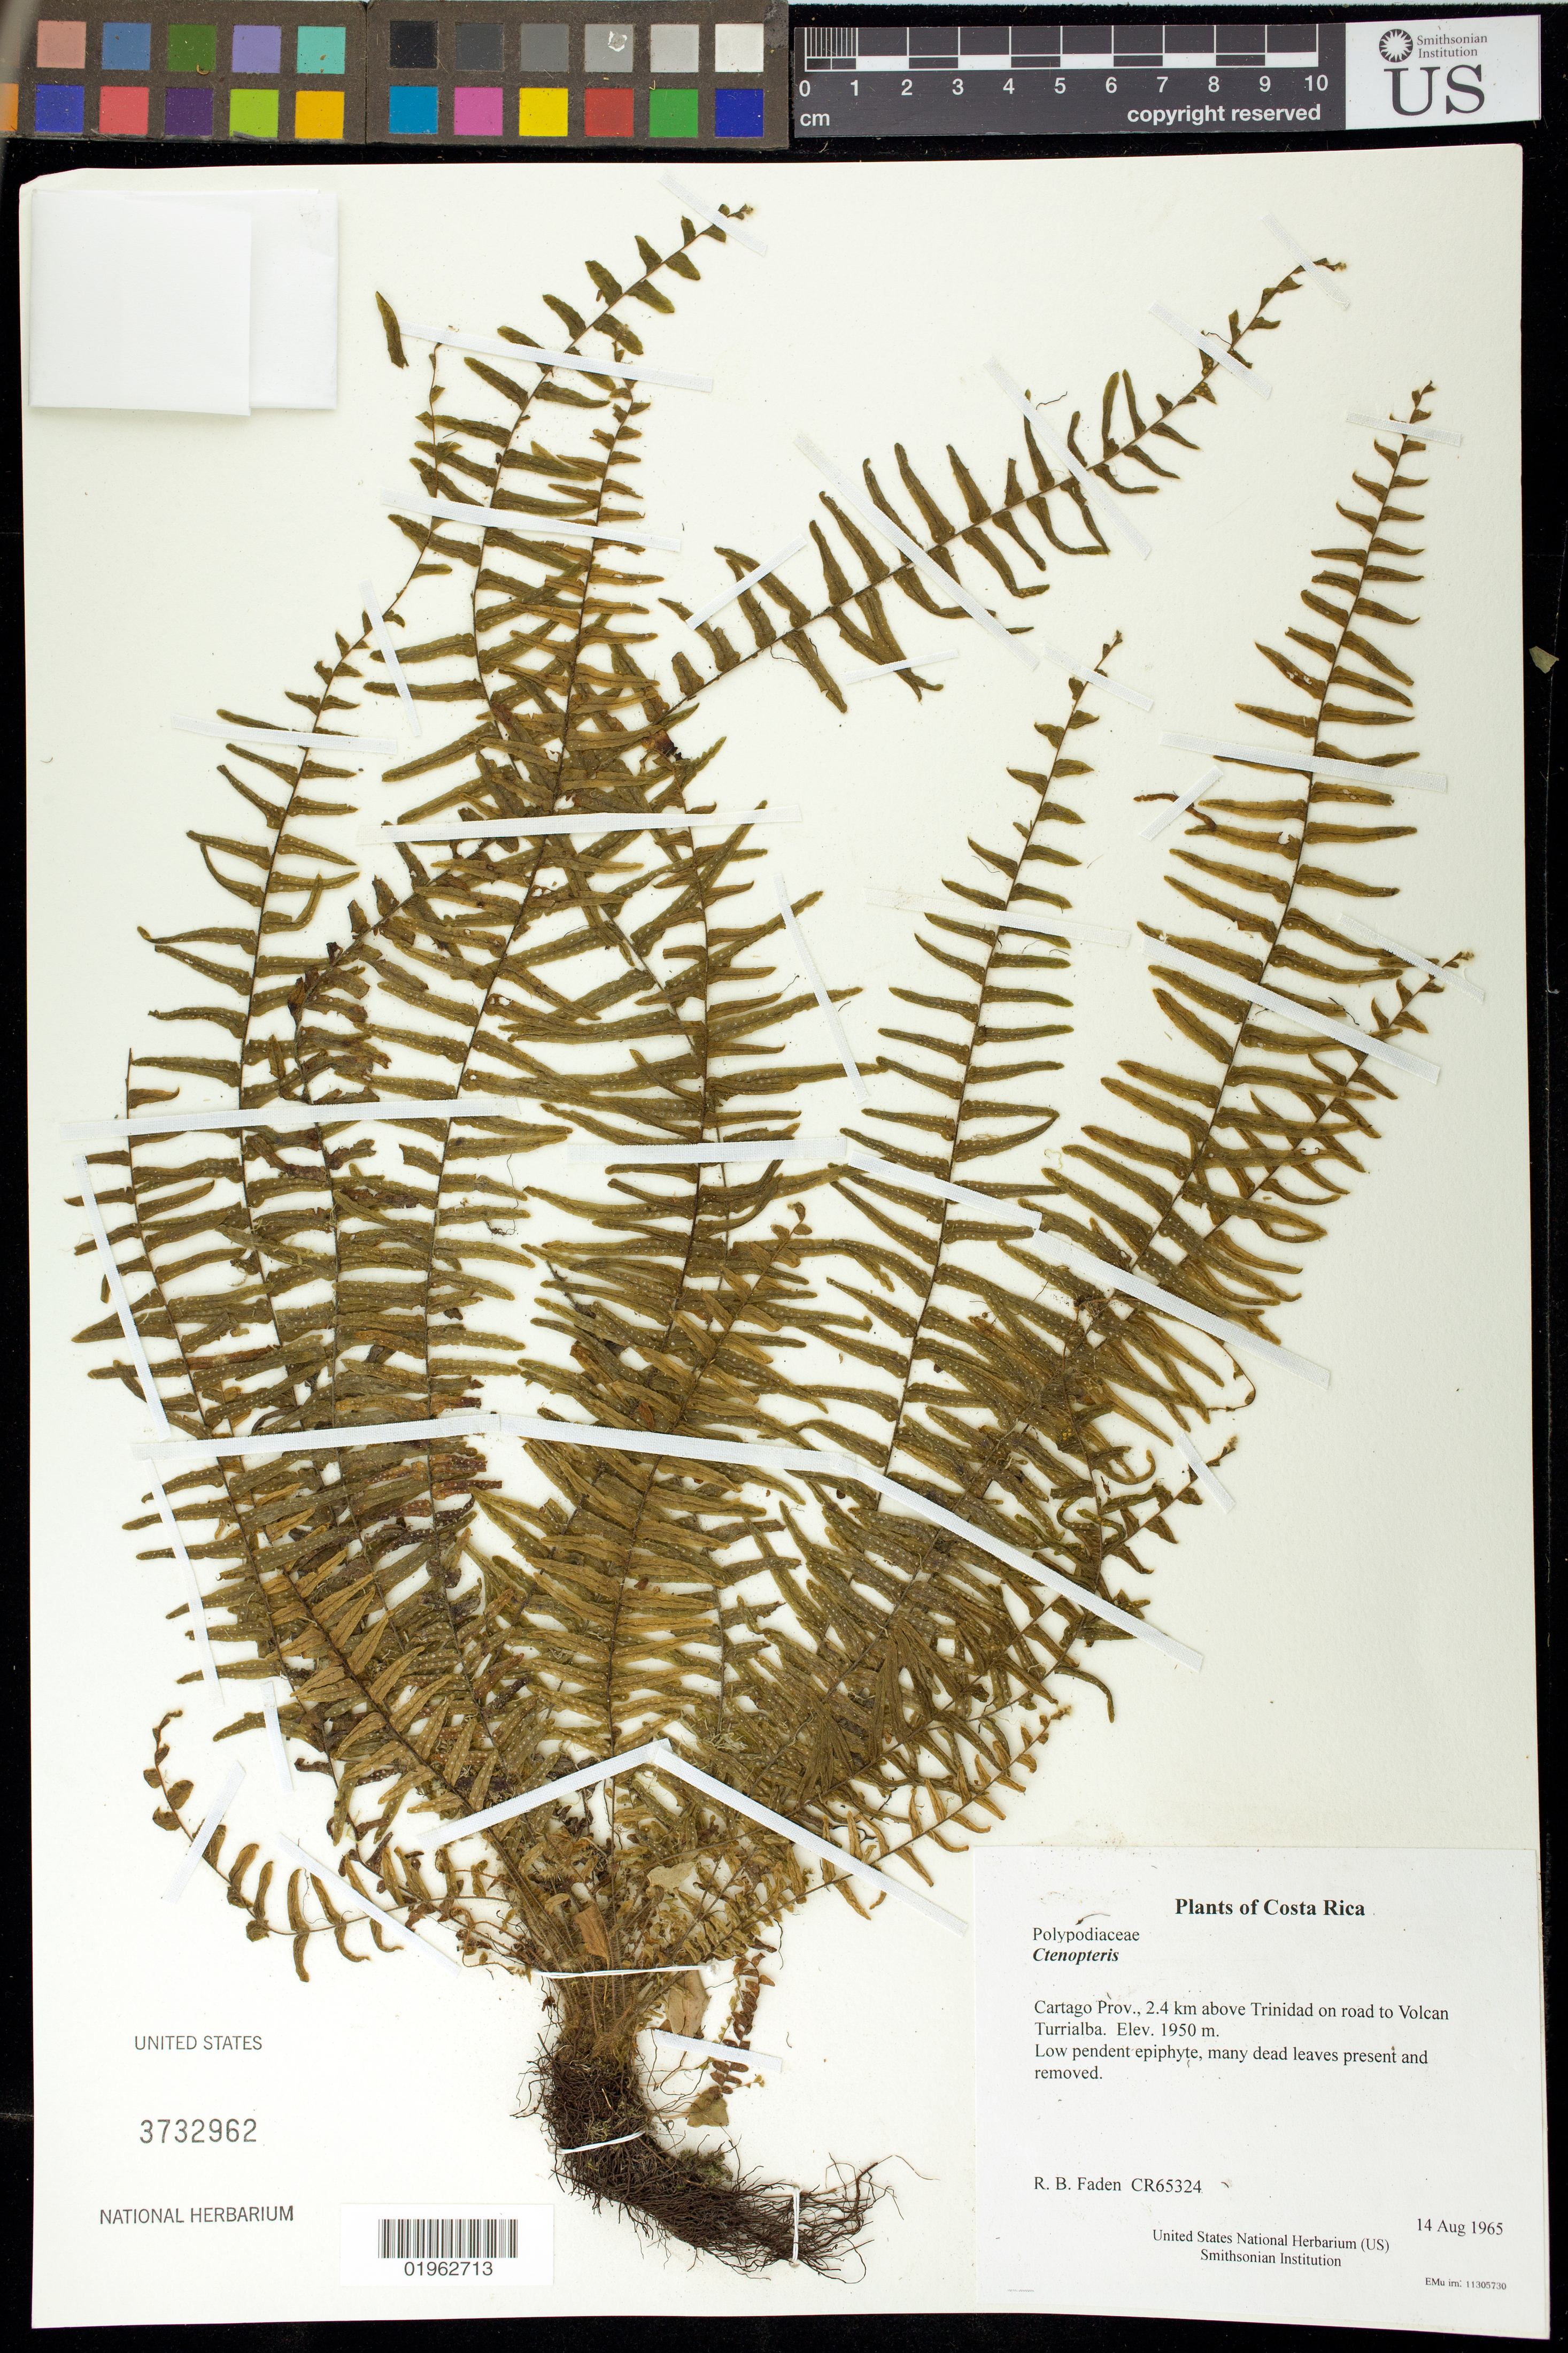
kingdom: Plantae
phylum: Tracheophyta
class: Polypodiopsida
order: Polypodiales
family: Polypodiaceae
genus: Ctenopteris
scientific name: Ctenopteris sp.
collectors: R. B. Faden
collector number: CR65324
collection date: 1965-08-14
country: Costa Rica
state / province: Cartago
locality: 2.4 km above Trinidad on road to Volcan Turrialba.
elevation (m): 1950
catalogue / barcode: US 3732962